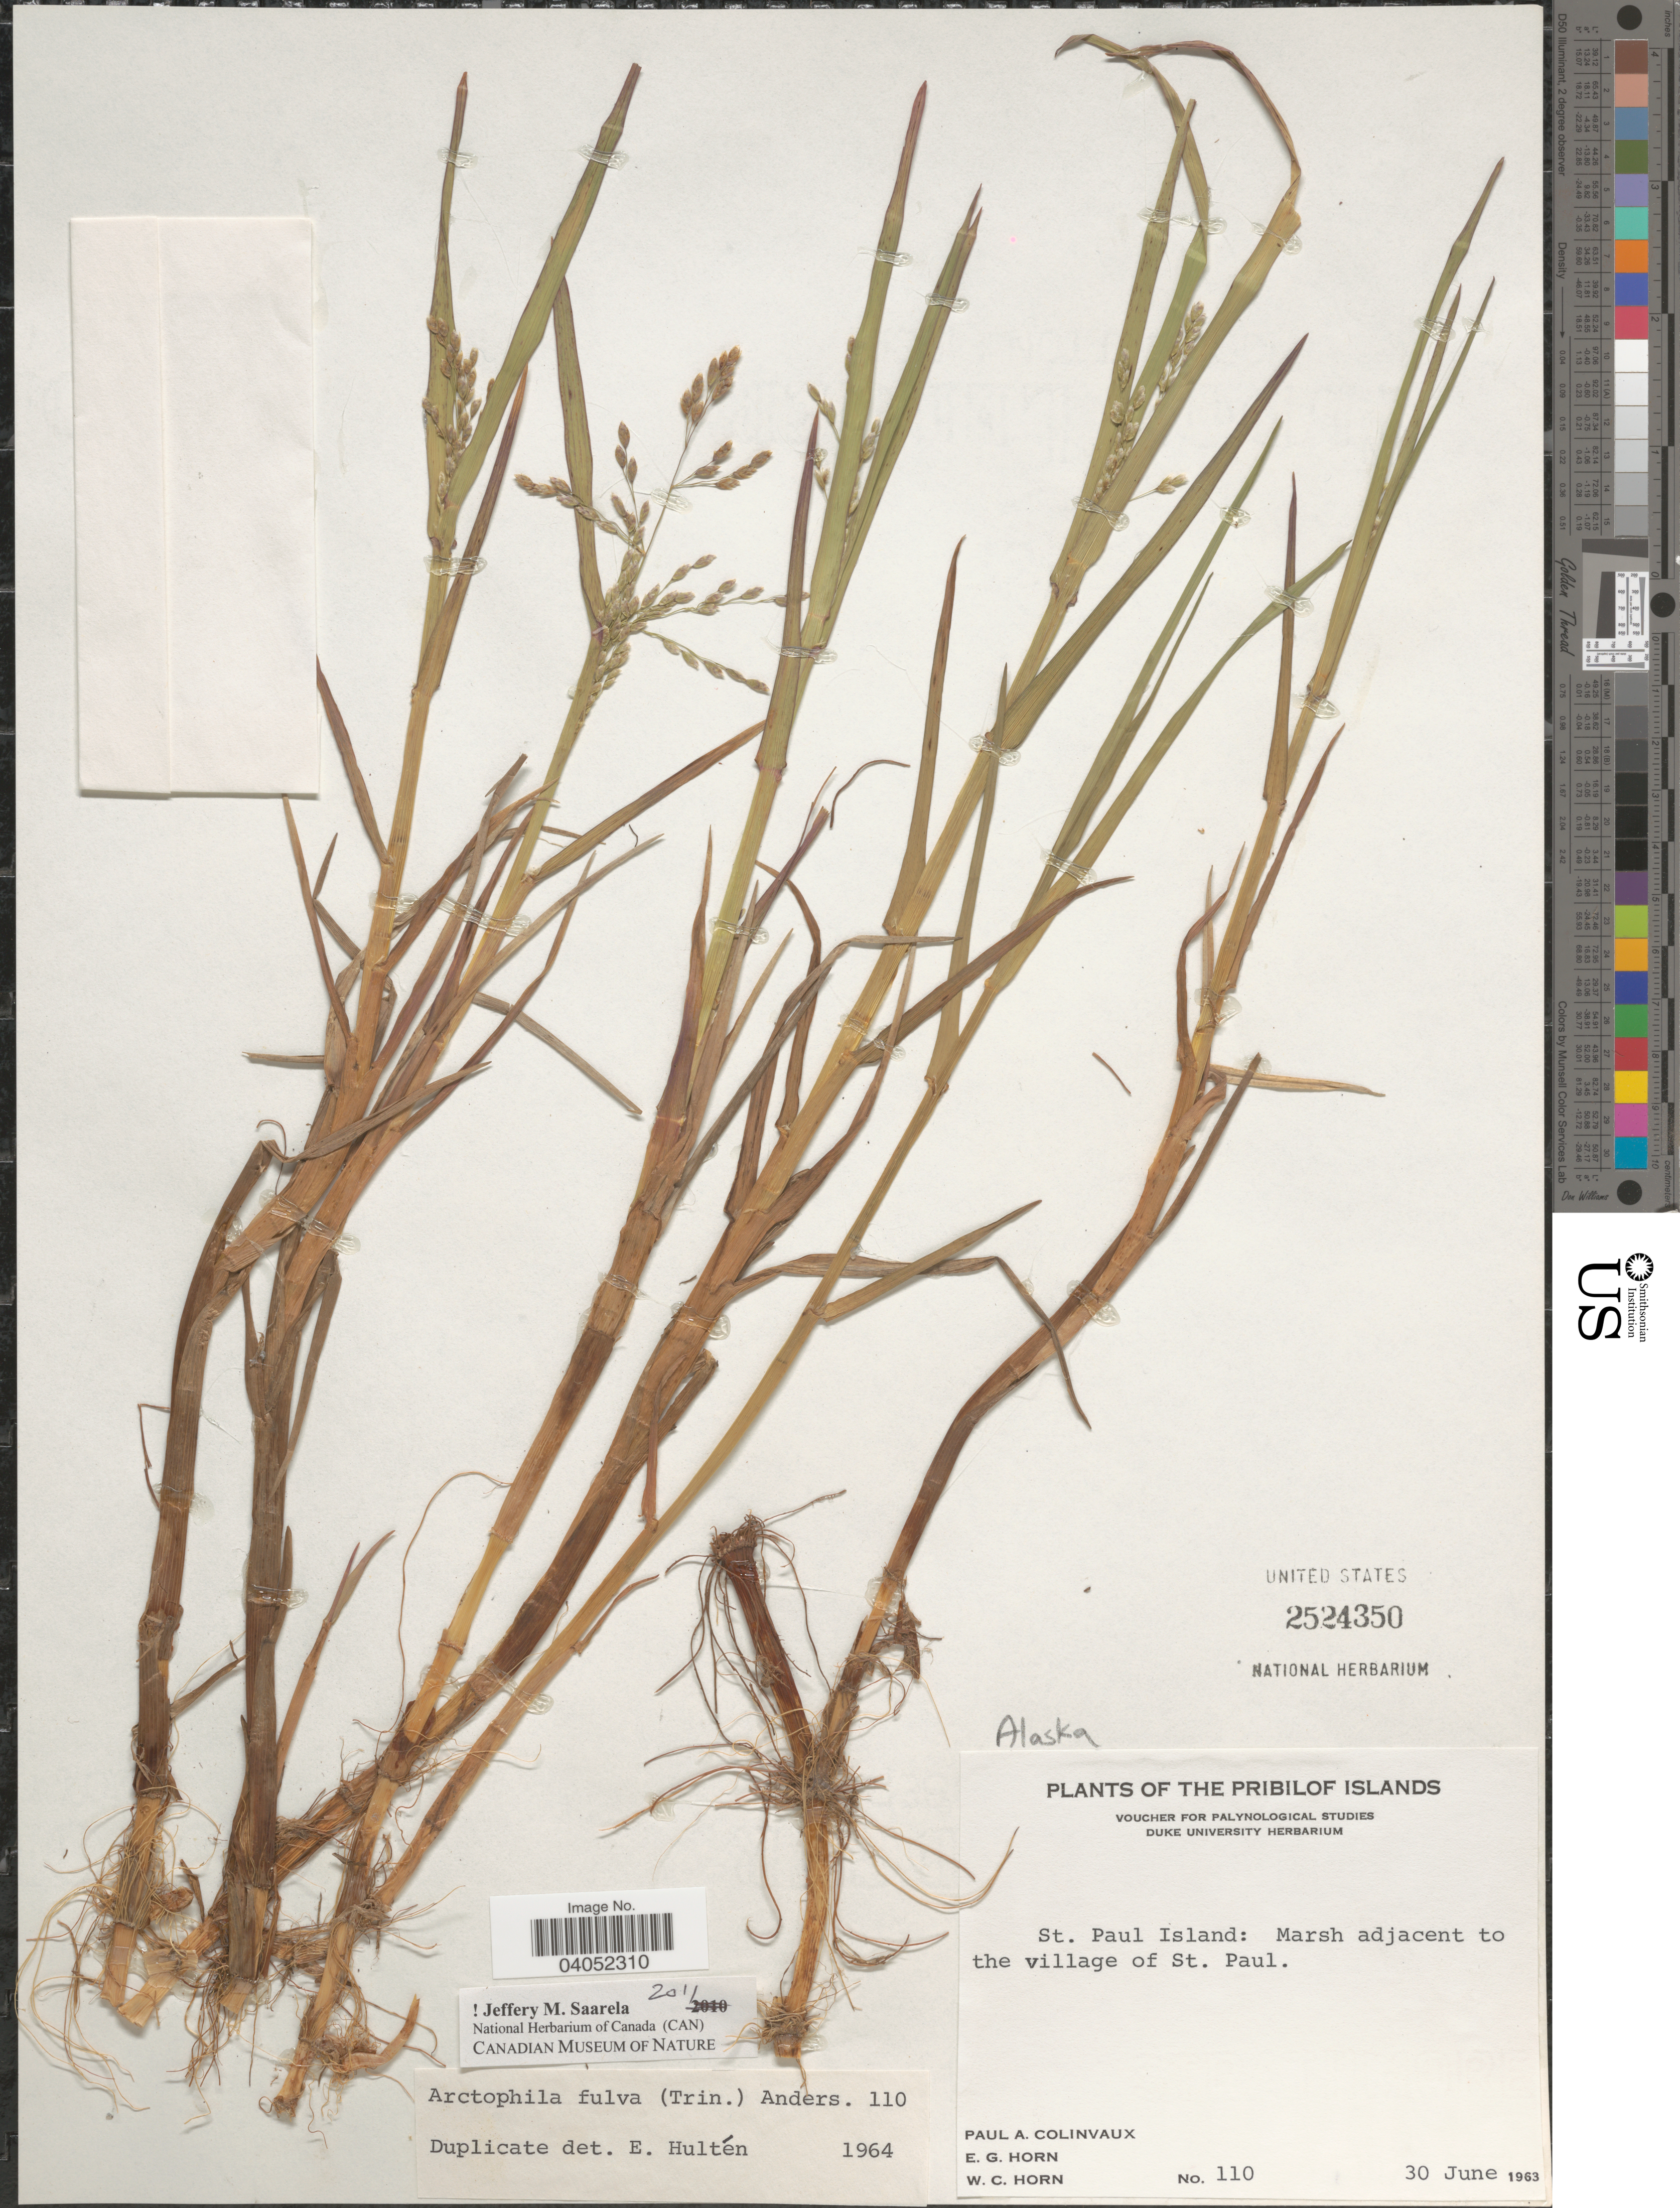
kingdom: Plantae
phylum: Tracheophyta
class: Liliopsida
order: Poales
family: Poaceae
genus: Arctophila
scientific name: Arctophila fulva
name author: (Trin.) Andersson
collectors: P. Colinvaux, E. Horn & W. Horn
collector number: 110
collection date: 1963-06-30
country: United States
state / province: Alaska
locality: Pribilof Islands. St. Paul Island: Marsh adjacent to the village of St. Paul.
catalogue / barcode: US 2524350